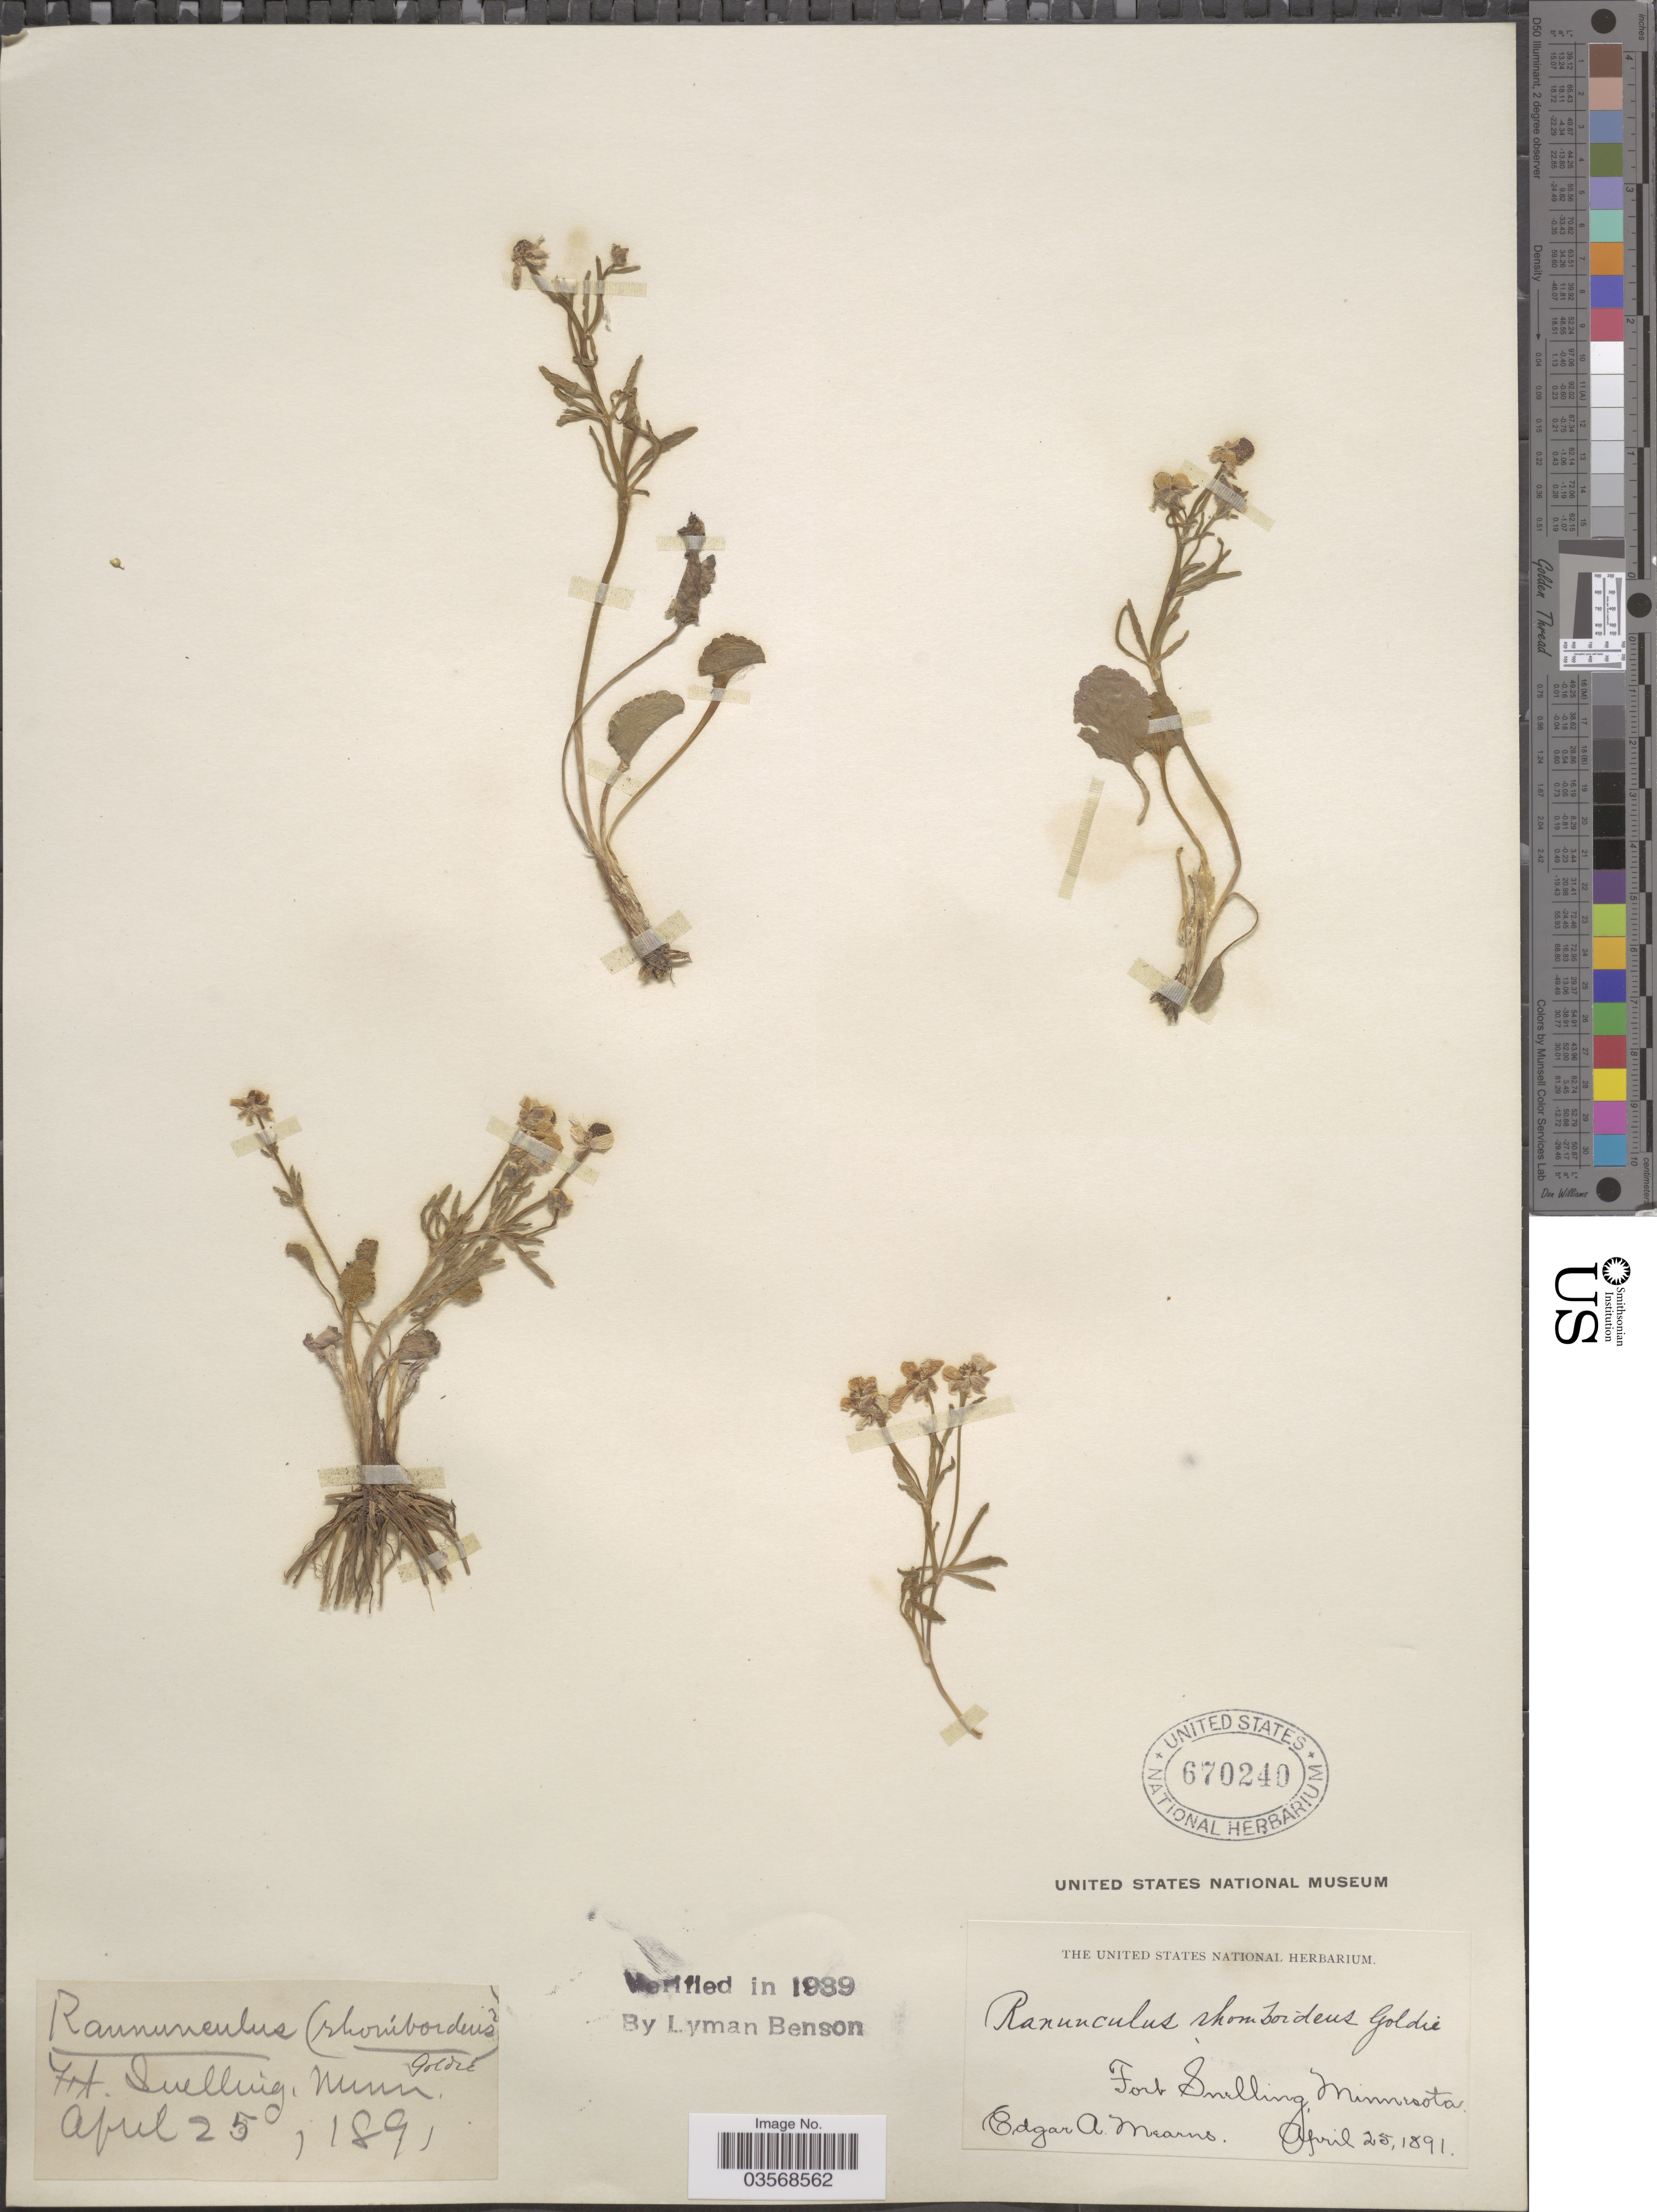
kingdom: Plantae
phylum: Tracheophyta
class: Magnoliopsida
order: Ranunculales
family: Ranunculaceae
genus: Ranunculus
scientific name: Ranunculus ovalis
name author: Raf.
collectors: E. A. Mearns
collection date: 1891-04-25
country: United States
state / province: Minnesota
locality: Fort Snelling.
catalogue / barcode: US 670240